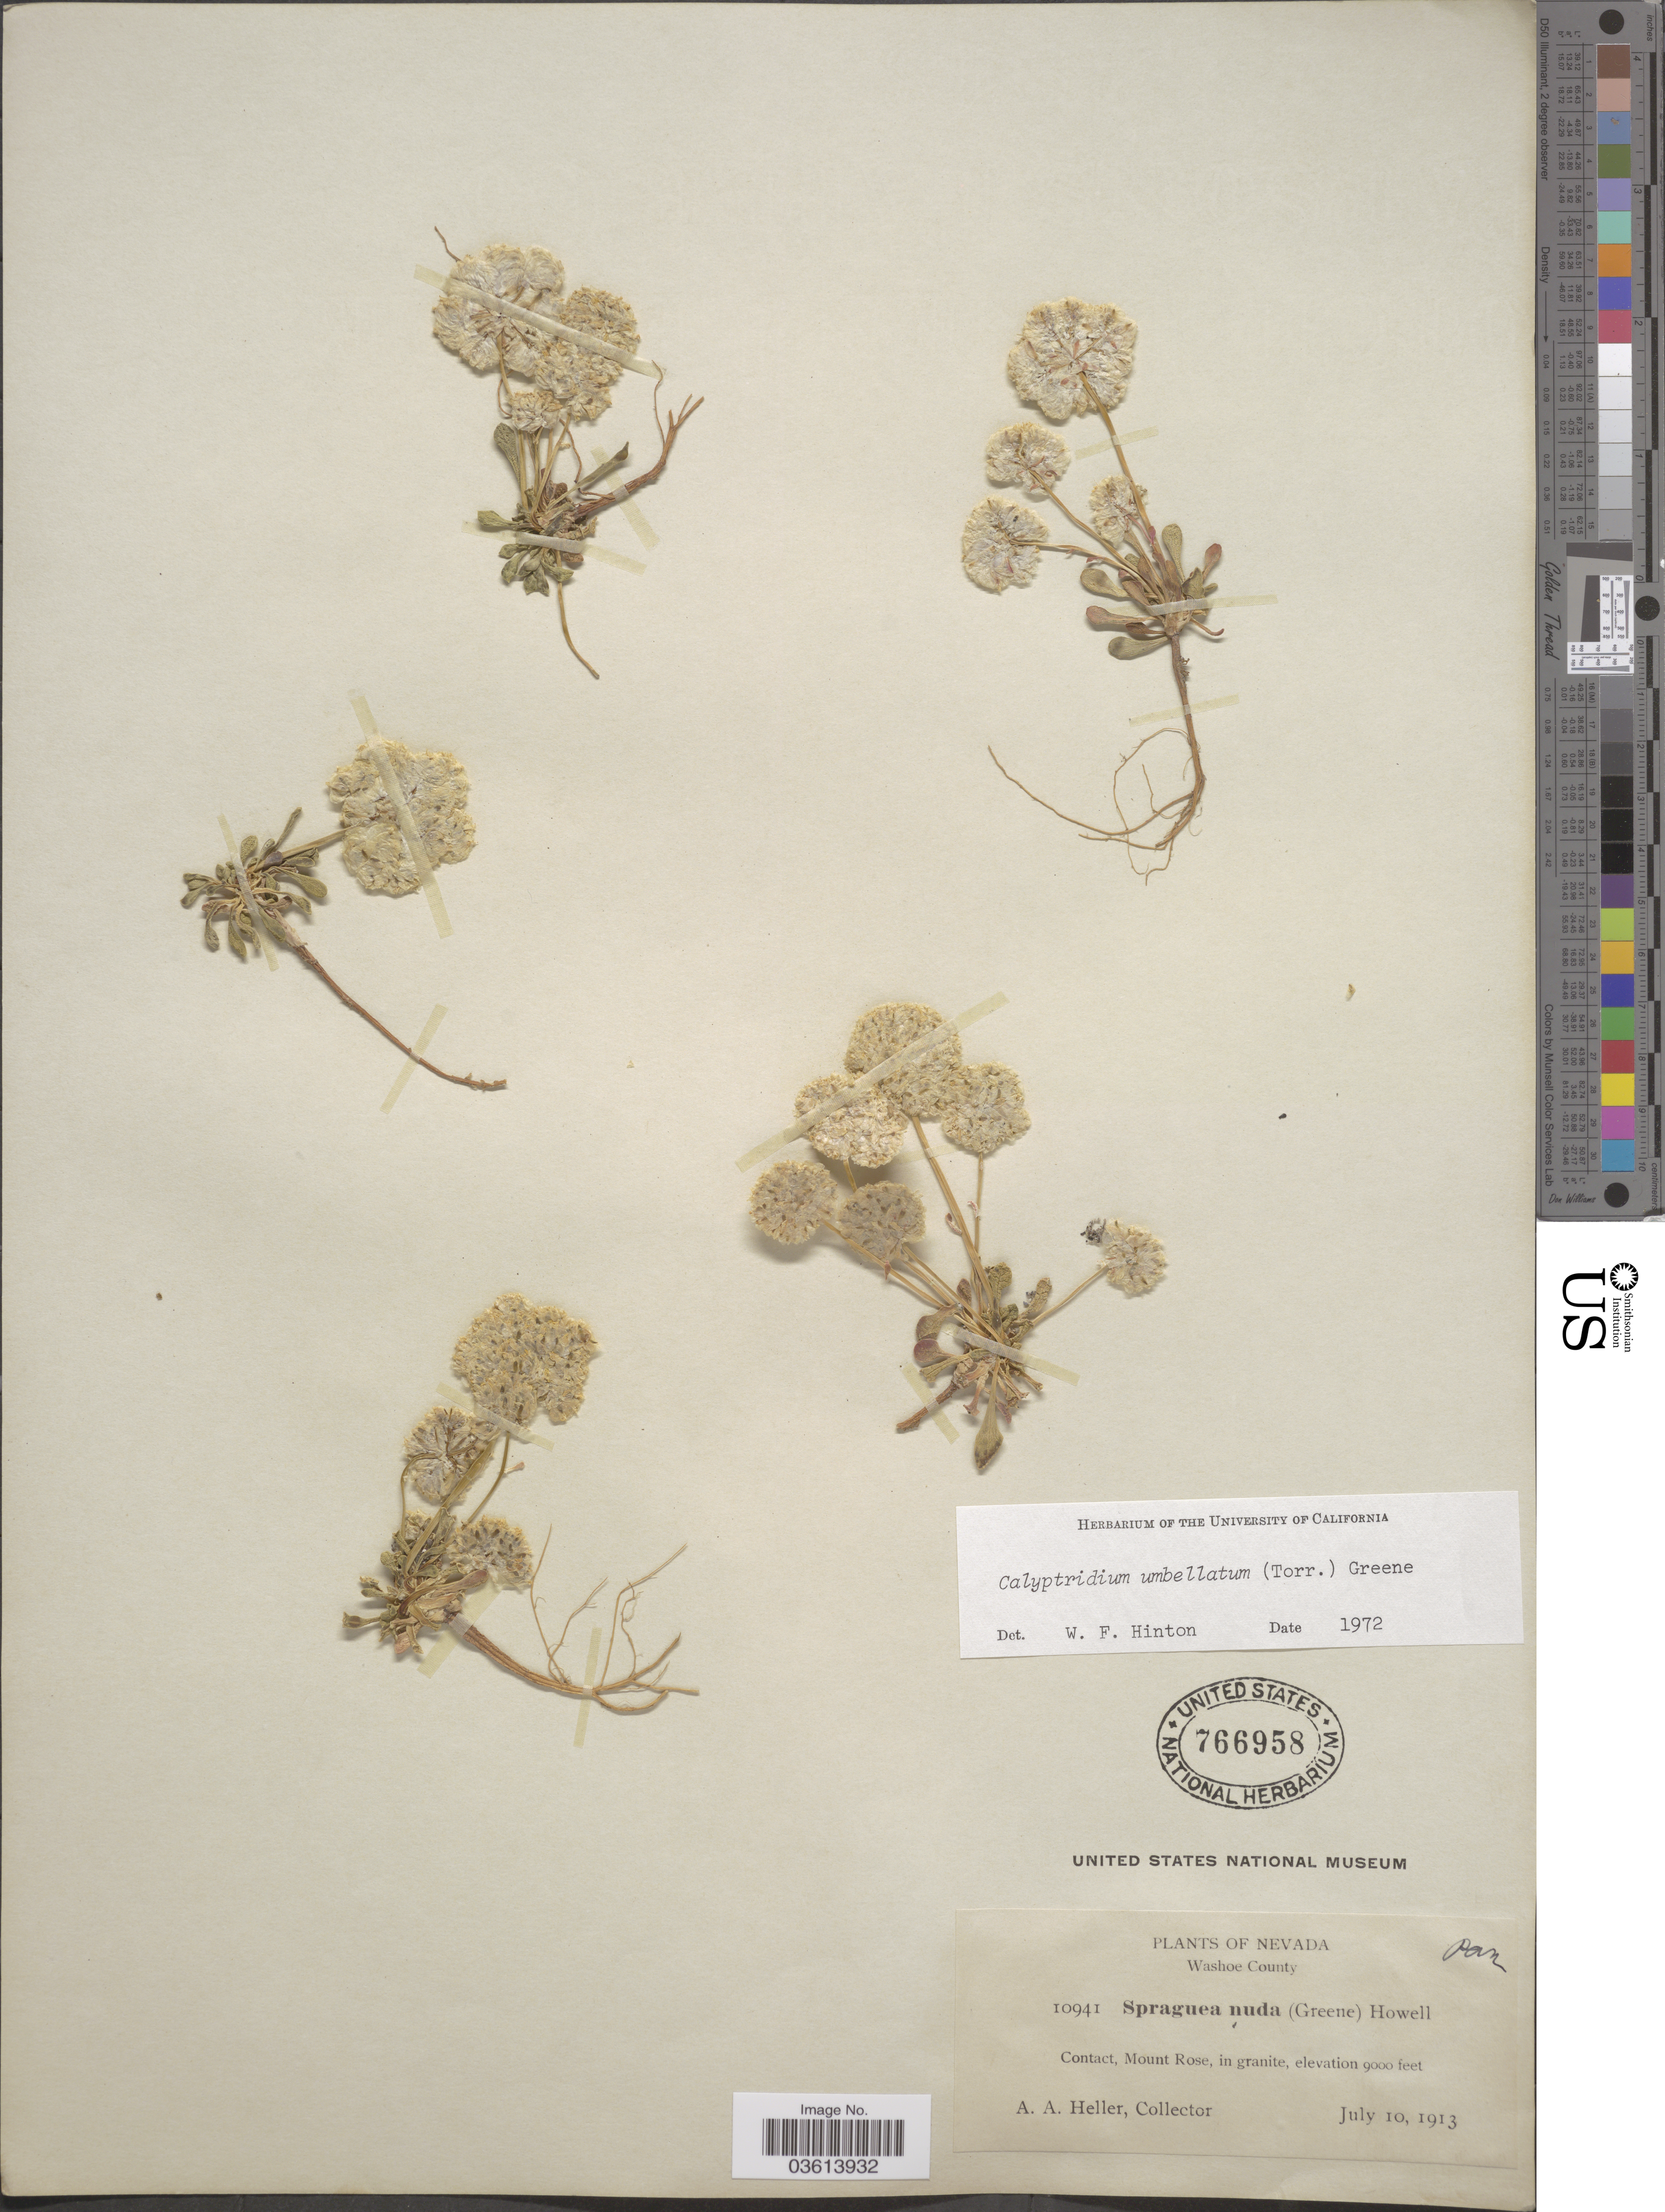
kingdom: Plantae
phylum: Tracheophyta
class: Magnoliopsida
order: Caryophyllales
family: Montiaceae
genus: Calyptridium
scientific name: Calyptridium umbellatum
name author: (Torr.) Greene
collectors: A. A. Heller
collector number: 10941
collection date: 1913-07-10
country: United States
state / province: Nevada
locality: Washoe County. Contact, Mount Rose, in granite.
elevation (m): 2743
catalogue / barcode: US 766958